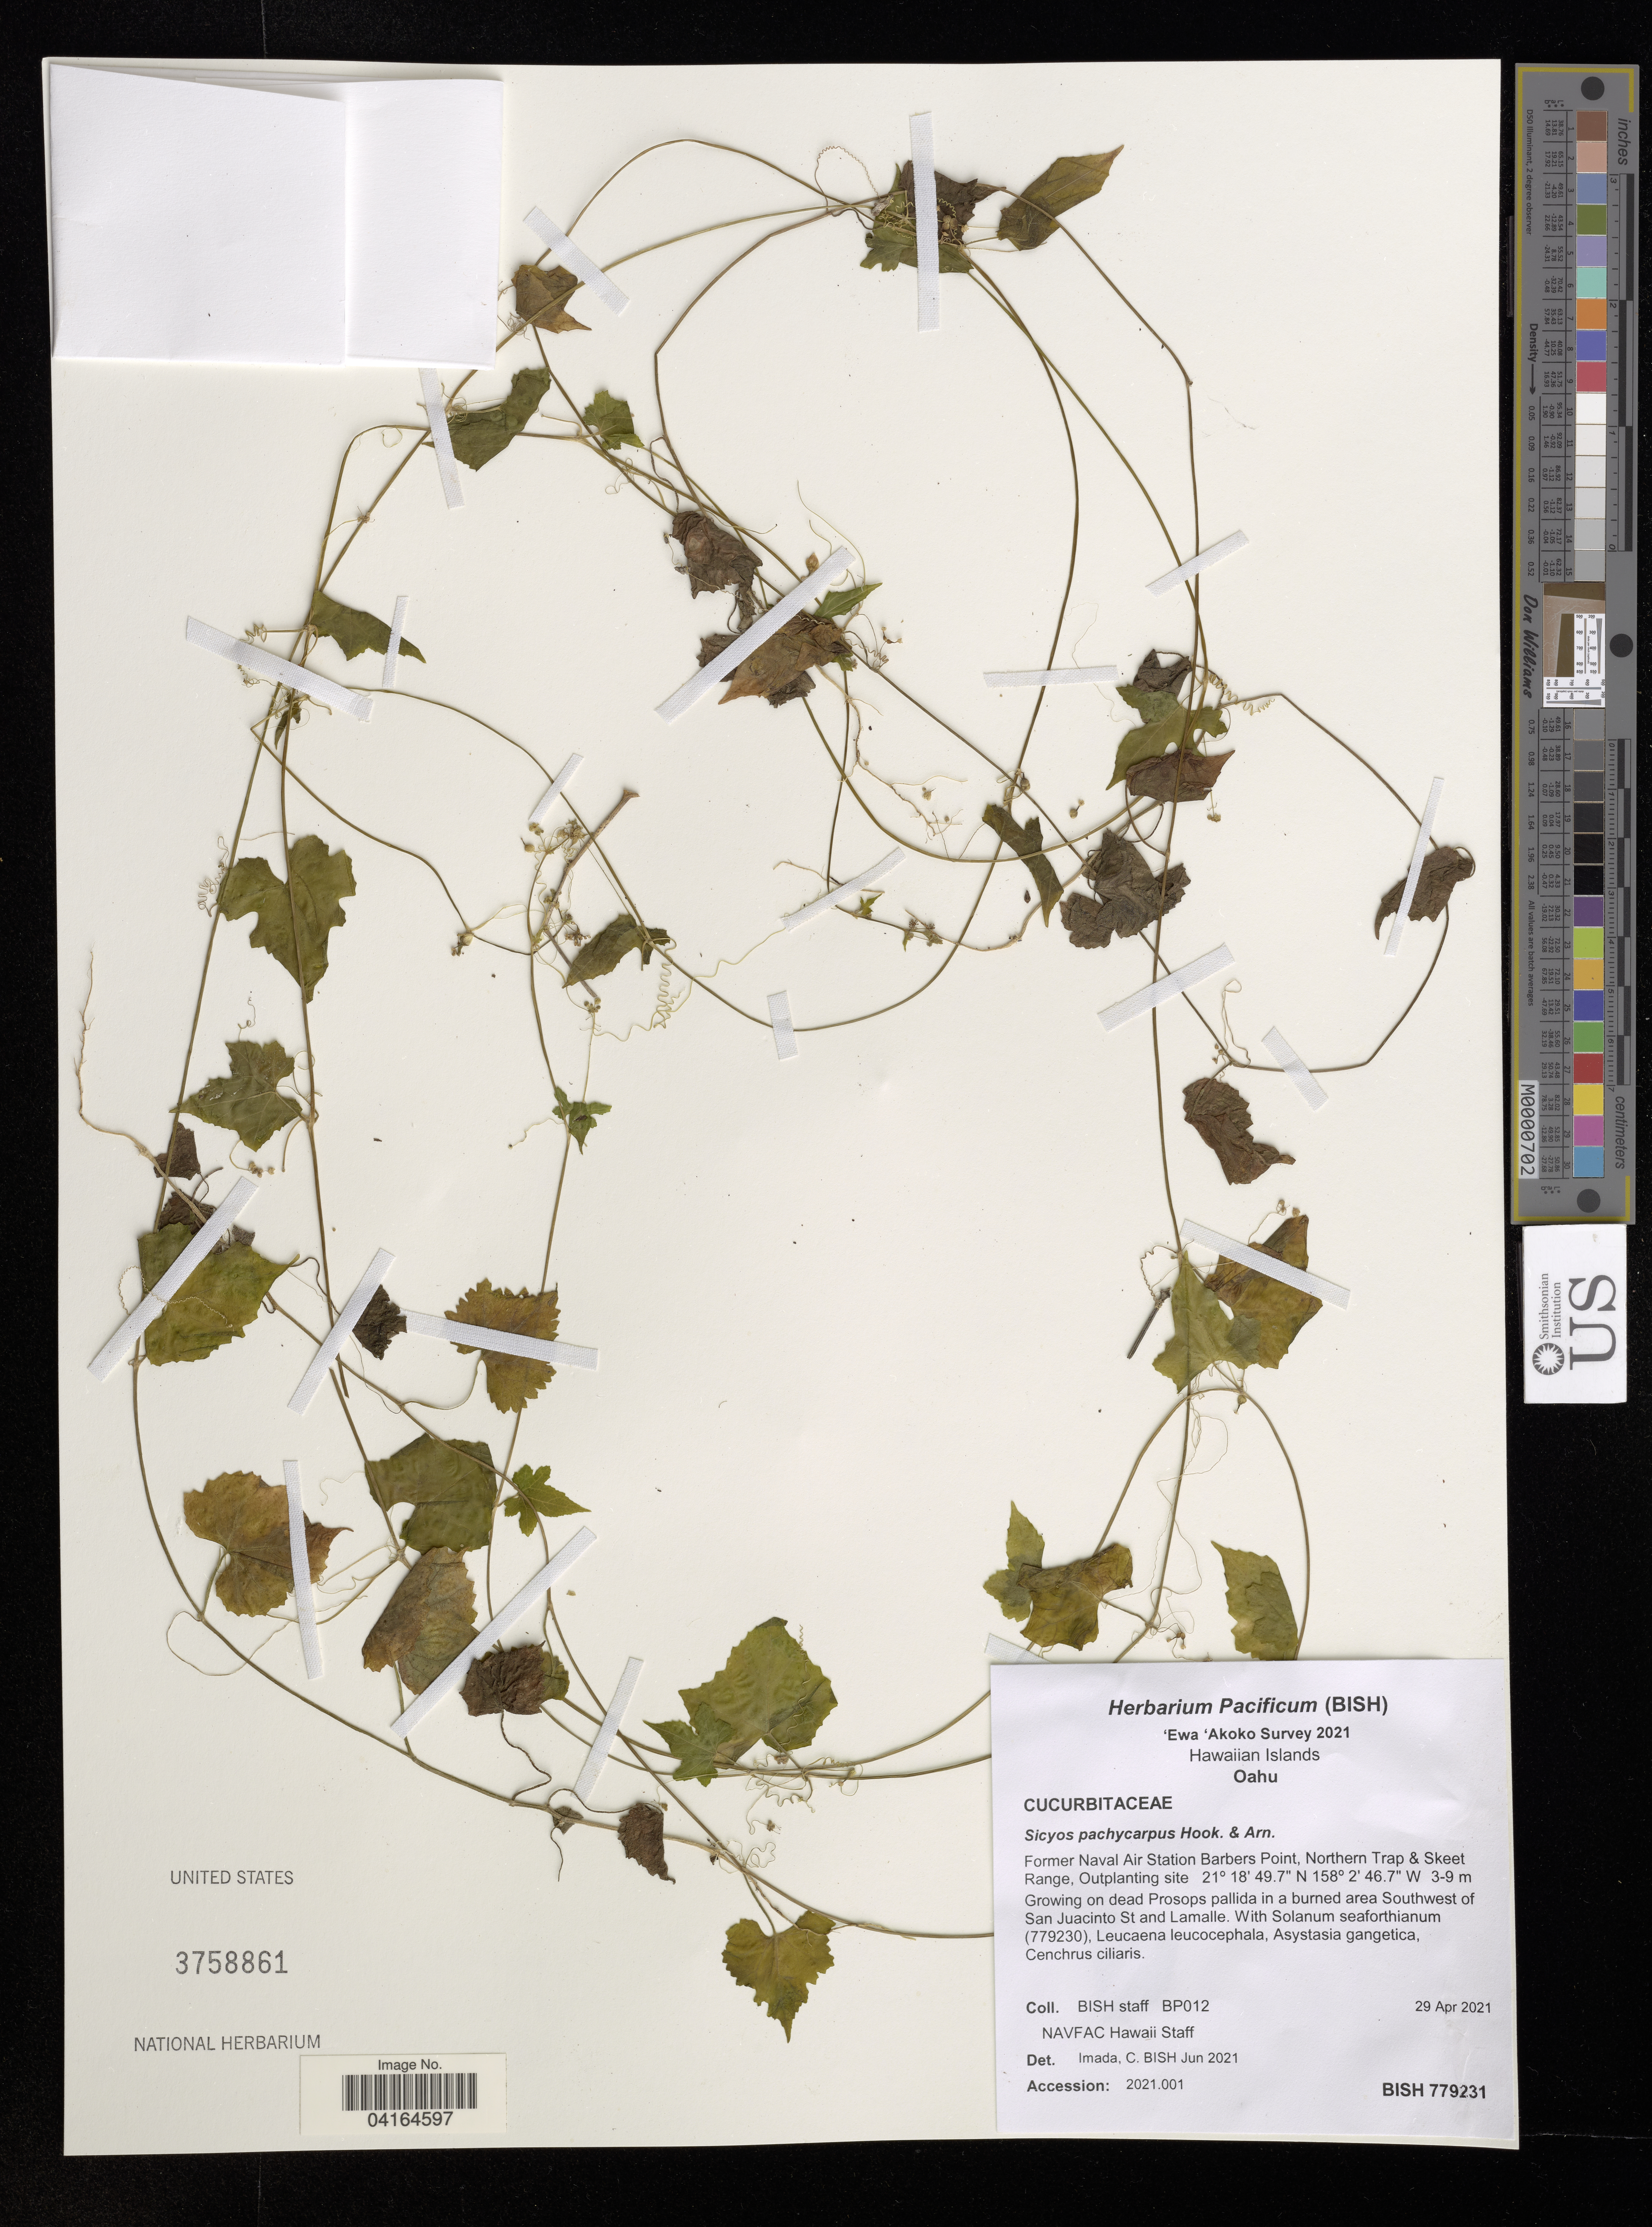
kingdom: Plantae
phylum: Tracheophyta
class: Magnoliopsida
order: Cucurbitales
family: Cucurbitaceae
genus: Sicyos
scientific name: Sicyos pachycarpus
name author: Hook. & Arn.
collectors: Bernice P. Bishop Museum & N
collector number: BP012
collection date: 2021-04-29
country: United States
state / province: Hawaii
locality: Hawaii Islands. Oahu. Former Naval Air Station Barbers Point, Northern Trap & Skeet Range, Outplanting site.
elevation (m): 3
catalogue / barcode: US 3758861